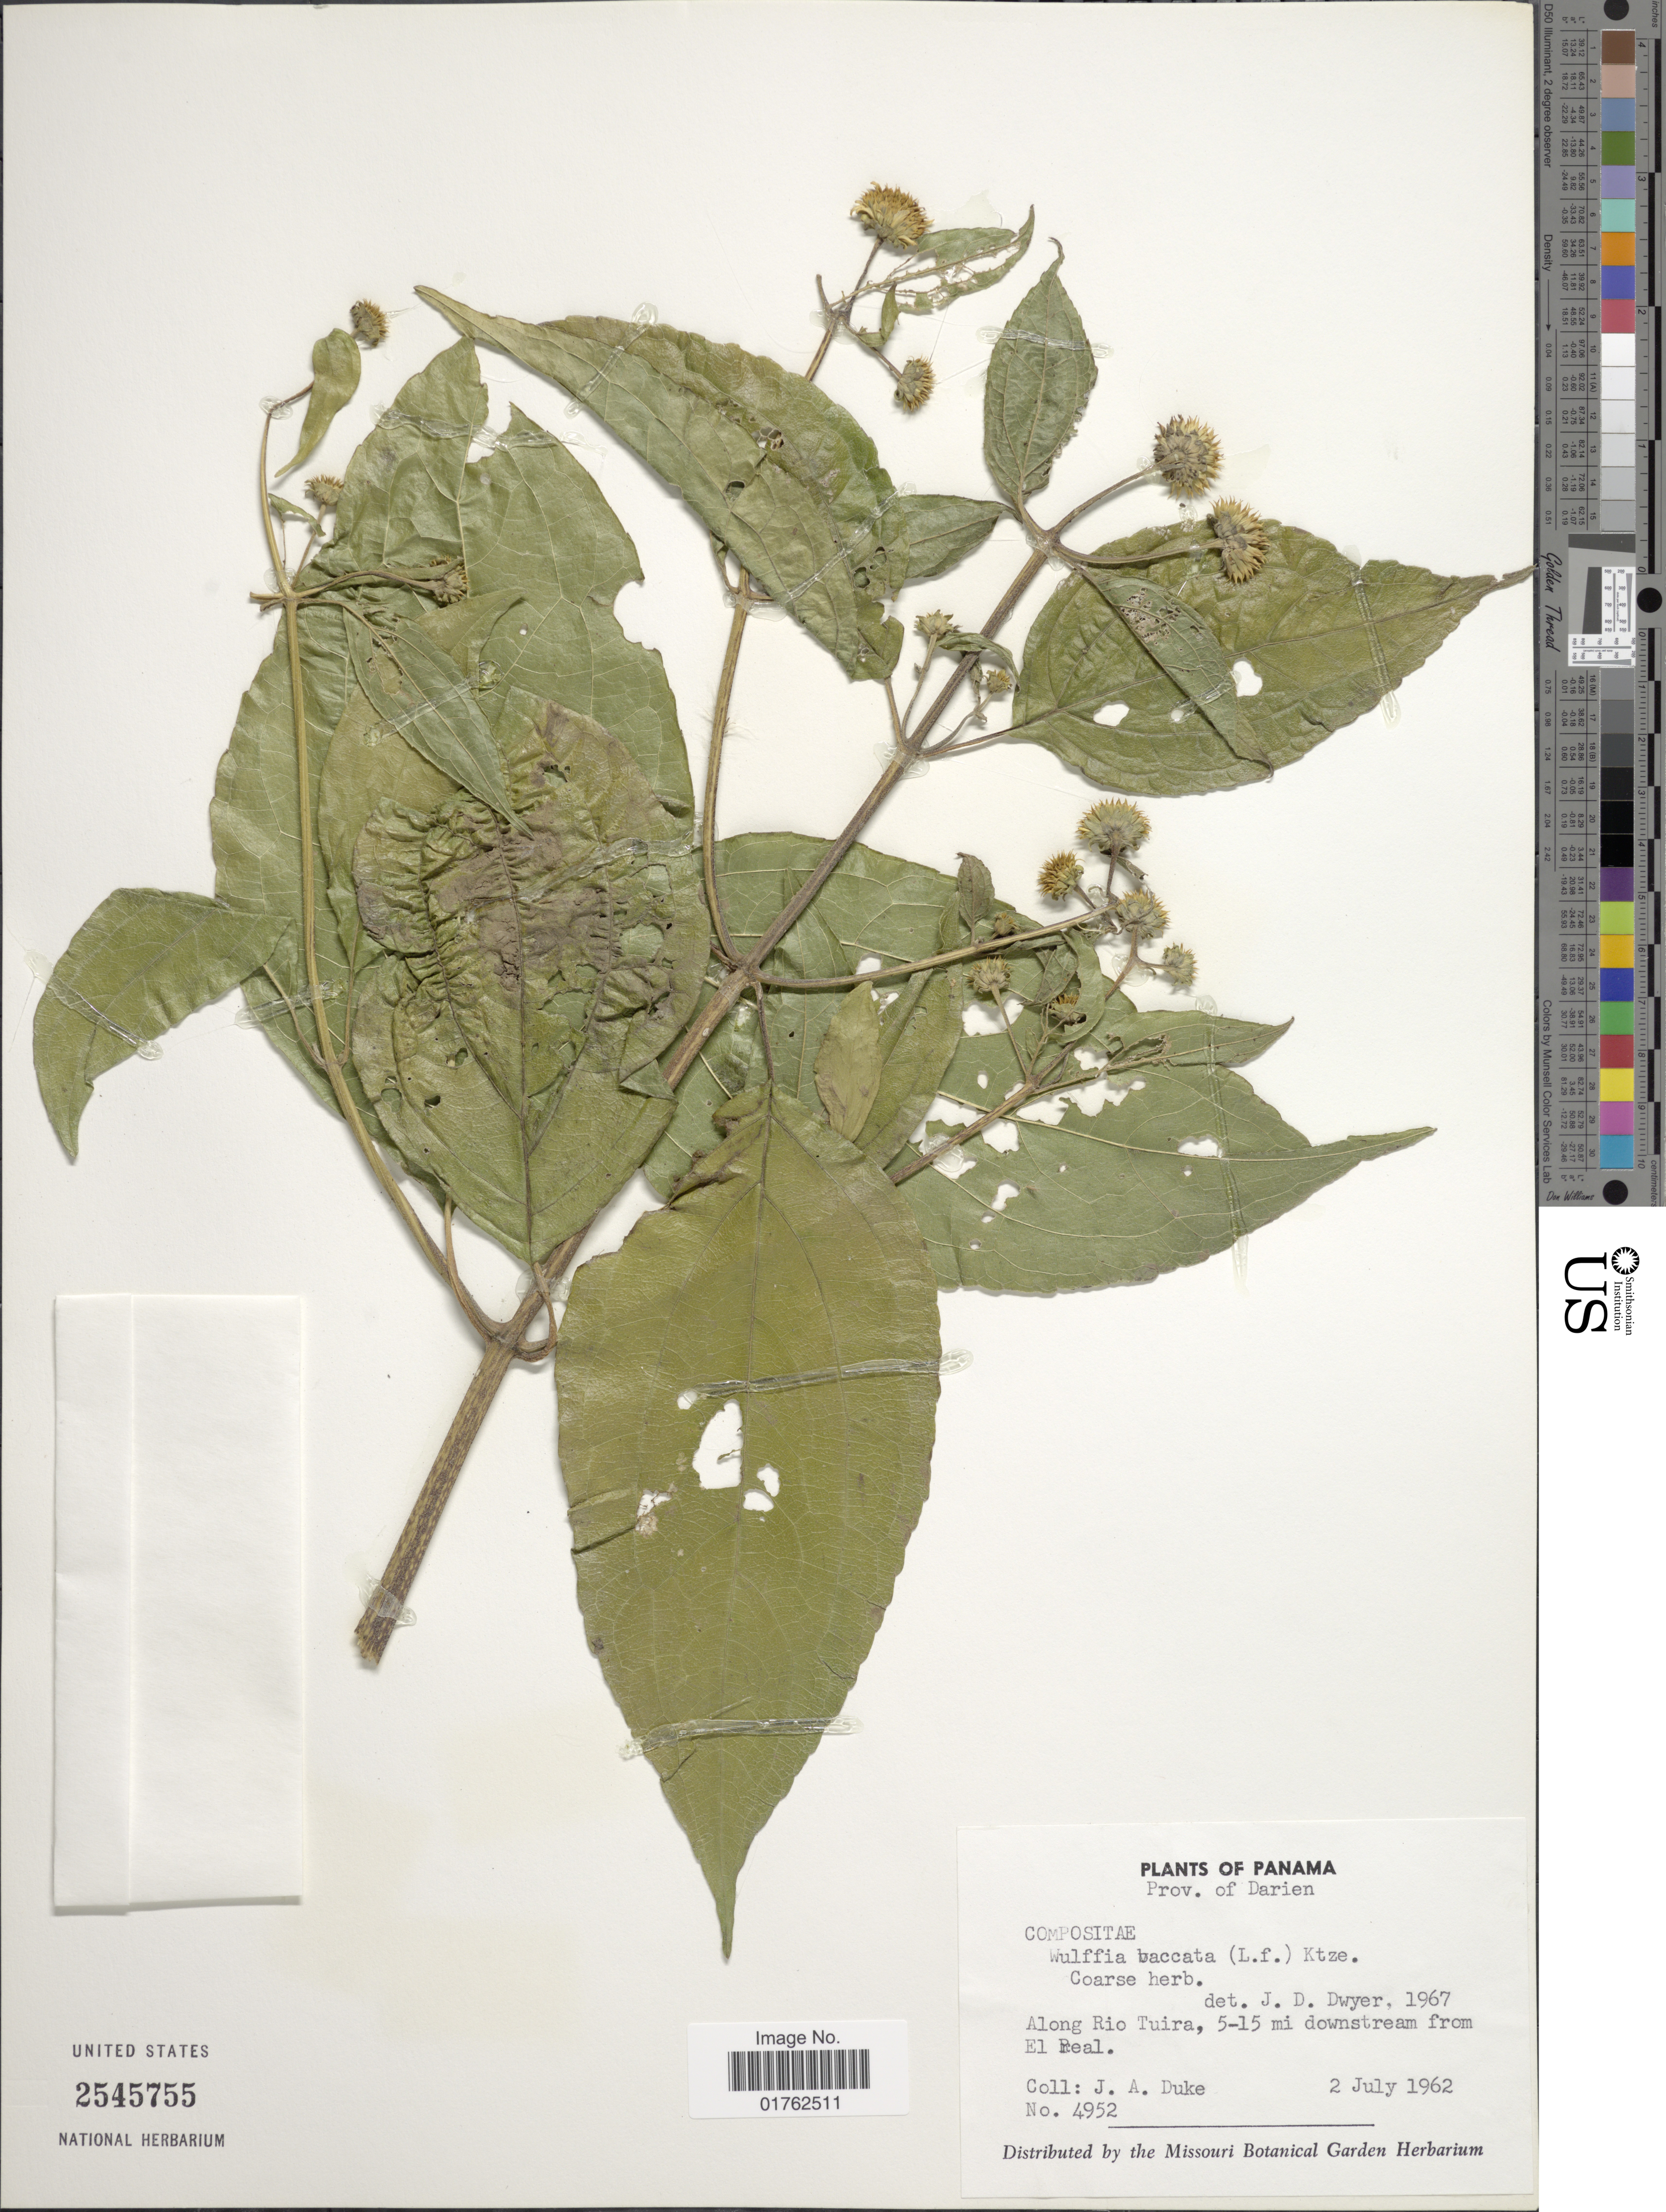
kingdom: Plantae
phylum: Tracheophyta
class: Magnoliopsida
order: Asterales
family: Asteraceae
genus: Wulffia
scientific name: Wulffia baccata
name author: (L. f.) Kuntze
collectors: J. A. Duke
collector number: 4952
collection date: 1962-07-02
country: Panama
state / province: Darién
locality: Along Rio Tuira, 5-15 mi downstream from El Real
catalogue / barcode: US 2545755